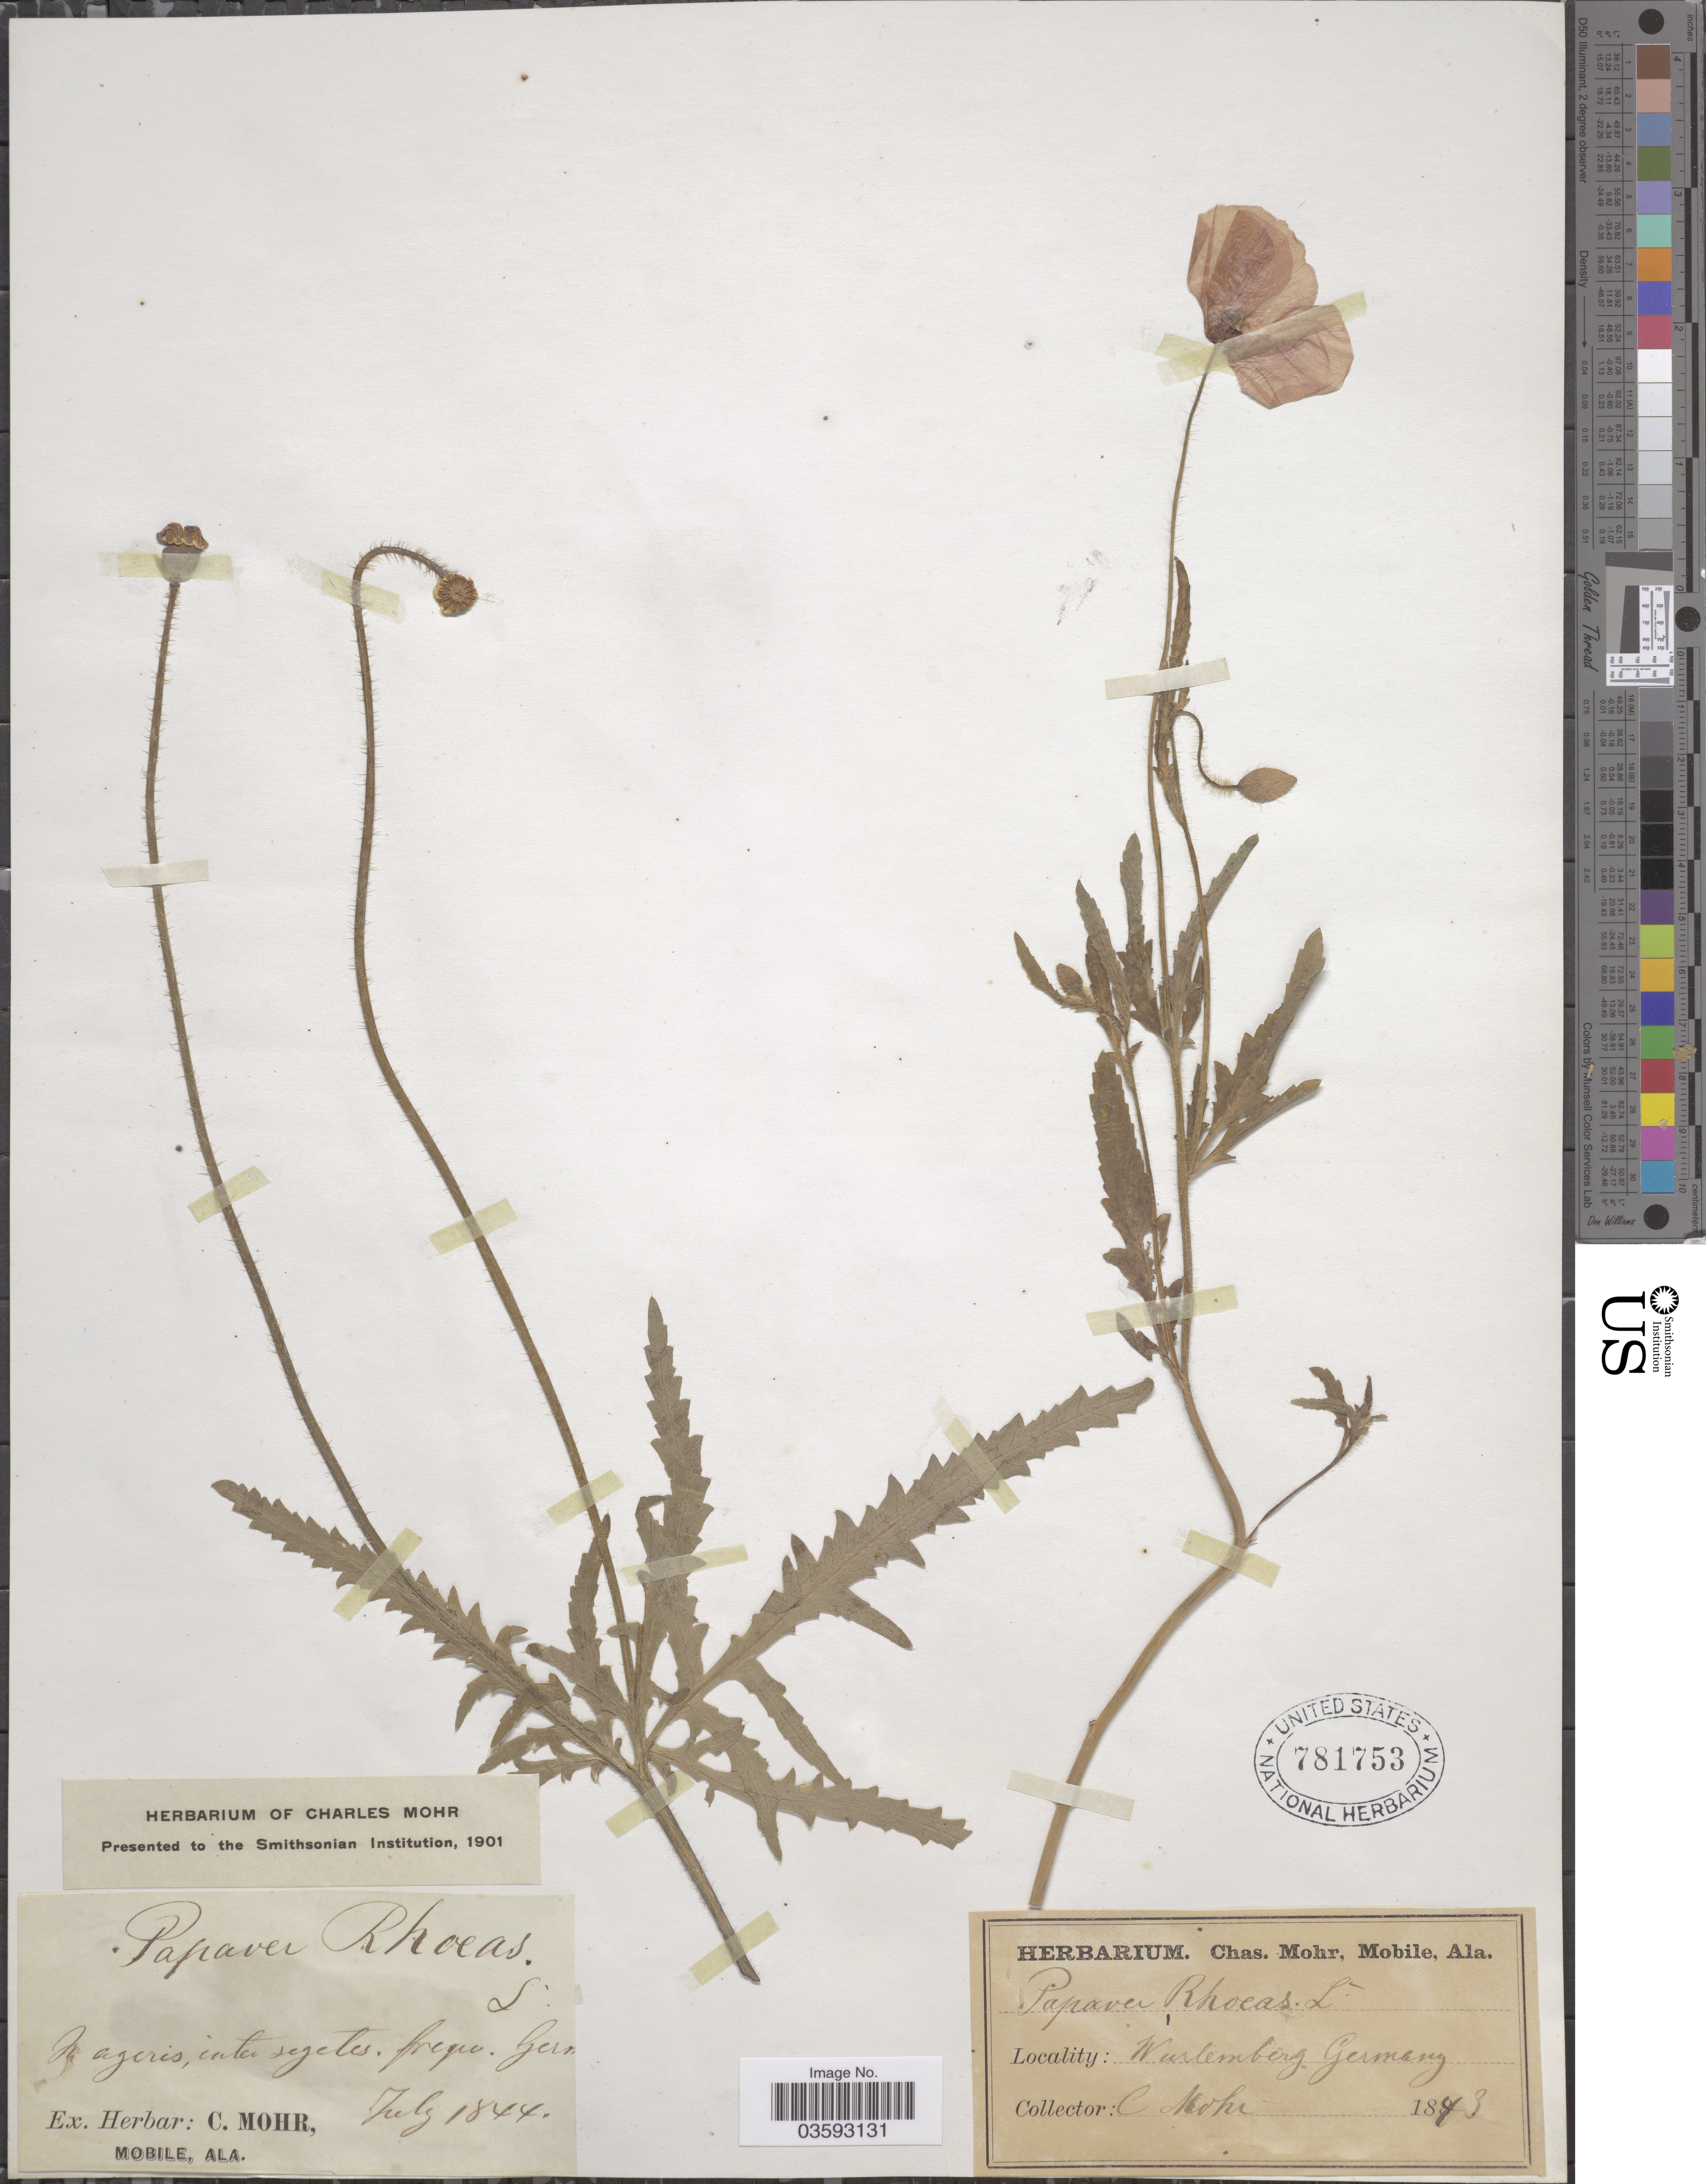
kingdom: Plantae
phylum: Tracheophyta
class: Magnoliopsida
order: Ranunculales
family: Papaveraceae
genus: Papaver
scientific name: Papaver rhoeas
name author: L.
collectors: Mohr, C. T. (herbarium)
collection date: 1843/1844-07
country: Germany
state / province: Baden-Württemberg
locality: In ageris, inter segetes. frequ. Germ. Wurtemberg.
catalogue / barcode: US 781753